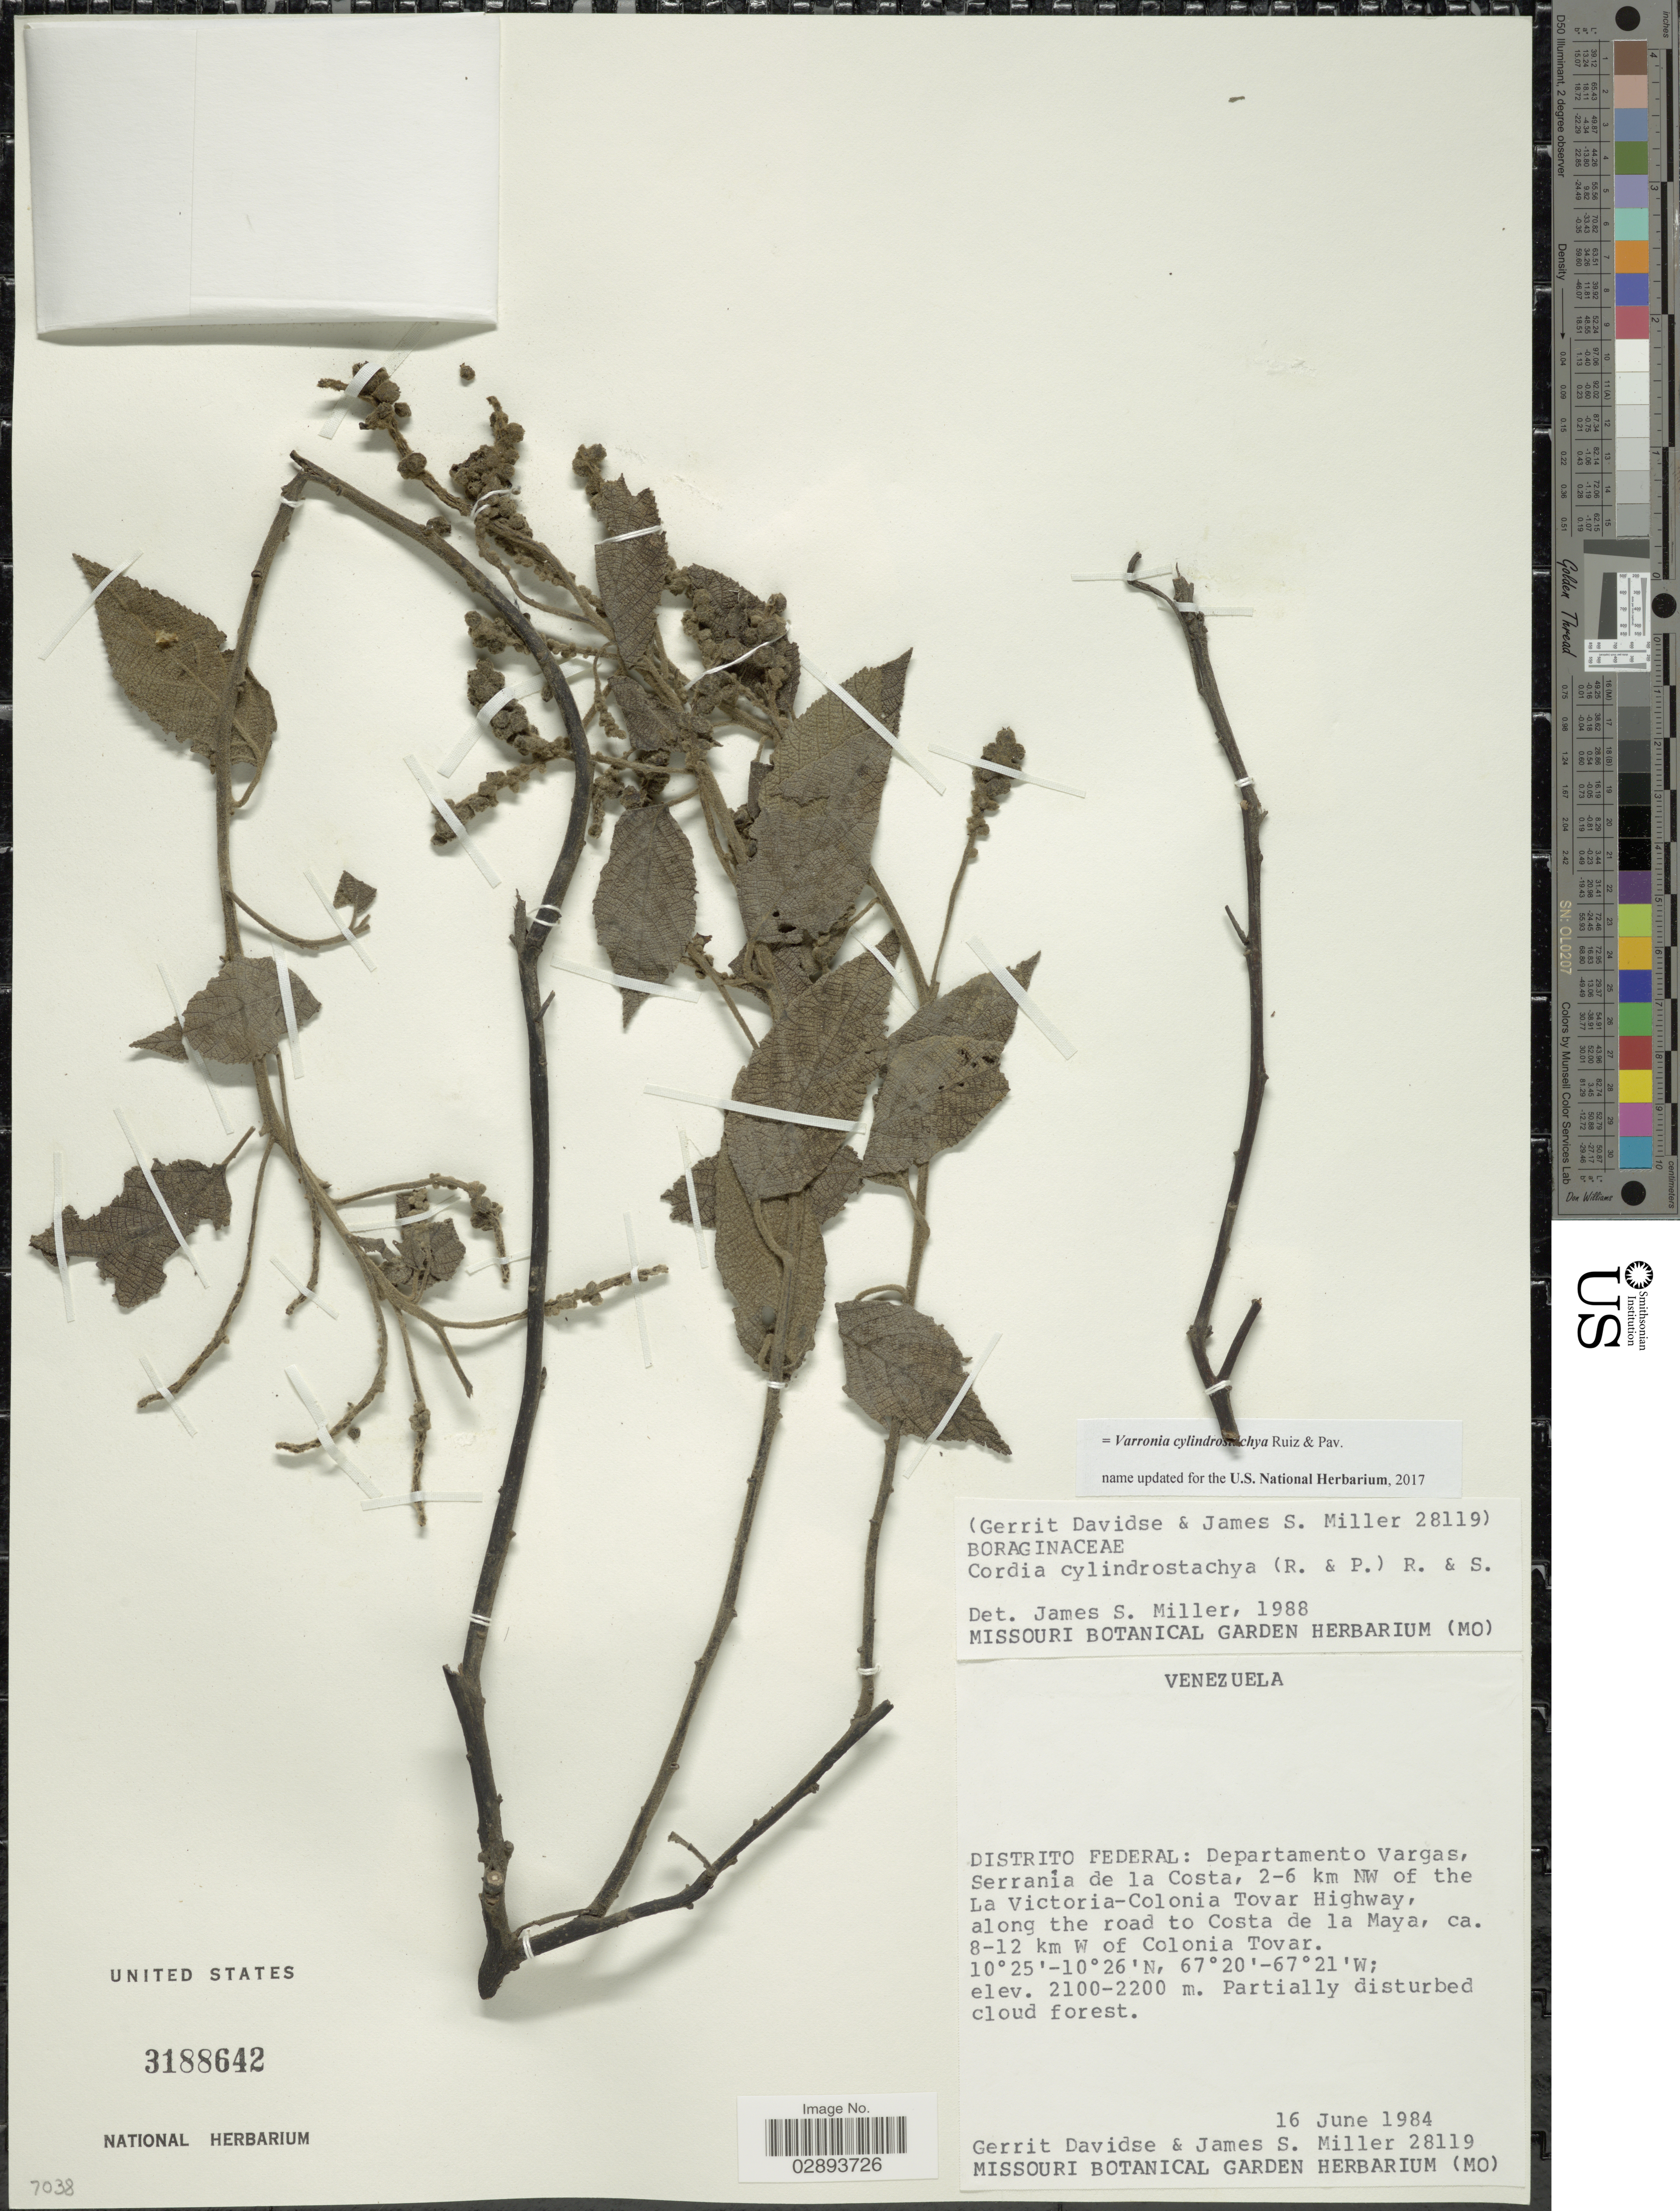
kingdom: Plantae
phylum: Tracheophyta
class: Magnoliopsida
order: Boraginales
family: Cordiaceae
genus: Varronia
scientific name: Varronia cylindrostachya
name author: Ruiz & Pav.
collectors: G. Davidse & J. S. Miller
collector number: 28119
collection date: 1984-06-16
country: Venezuela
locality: Distrito Federal, Departamento Vargas, Serranía de la Costa, 2-6 km NW of the La Victoria-Colonia Tovar Highway, along the road to Costa de la Maya, ca. 8-12 km W of Colonia Tovar.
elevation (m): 2100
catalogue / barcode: US 3188642